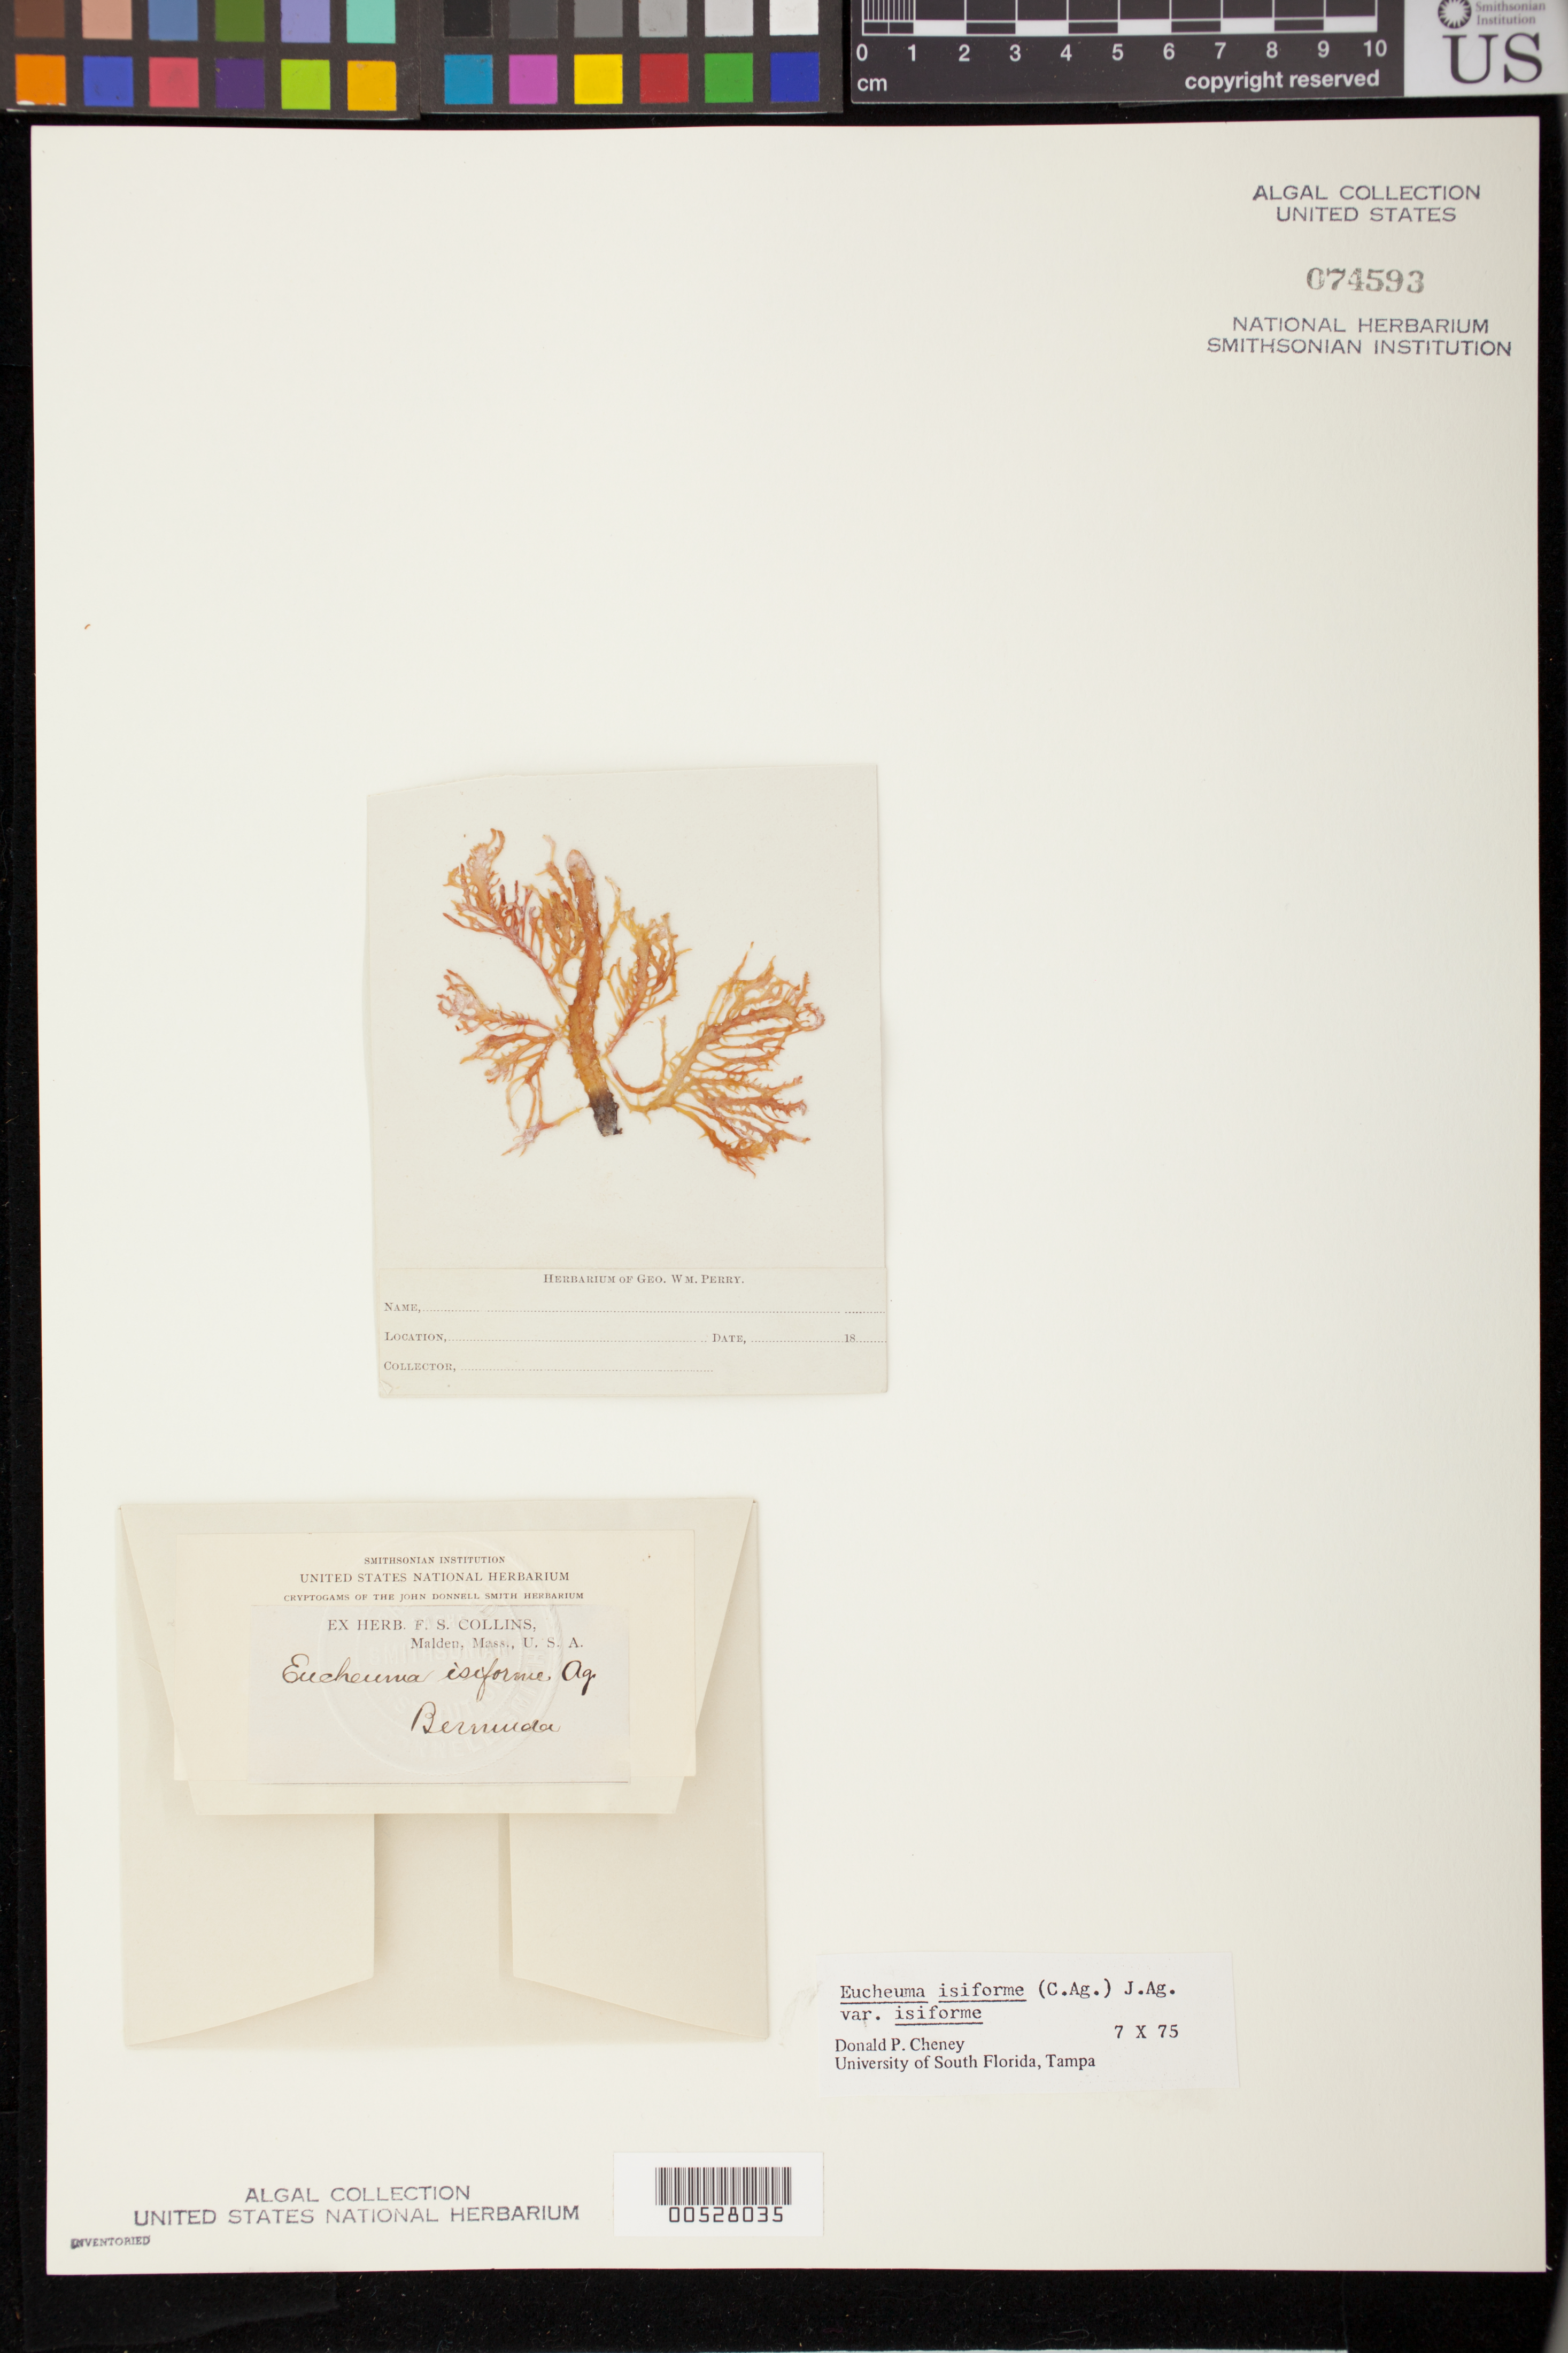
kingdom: Plantae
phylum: Rhodophyta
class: Florideophyceae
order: Gigartinales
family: Solieriaceae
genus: Eucheumatopsis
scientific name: Eucheumatopsis isiformis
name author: (C. Agardh) M.L. Núñez-Resendiz et al.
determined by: Algae name updating Project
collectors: G. W. Perry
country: Bermuda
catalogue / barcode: US 74593